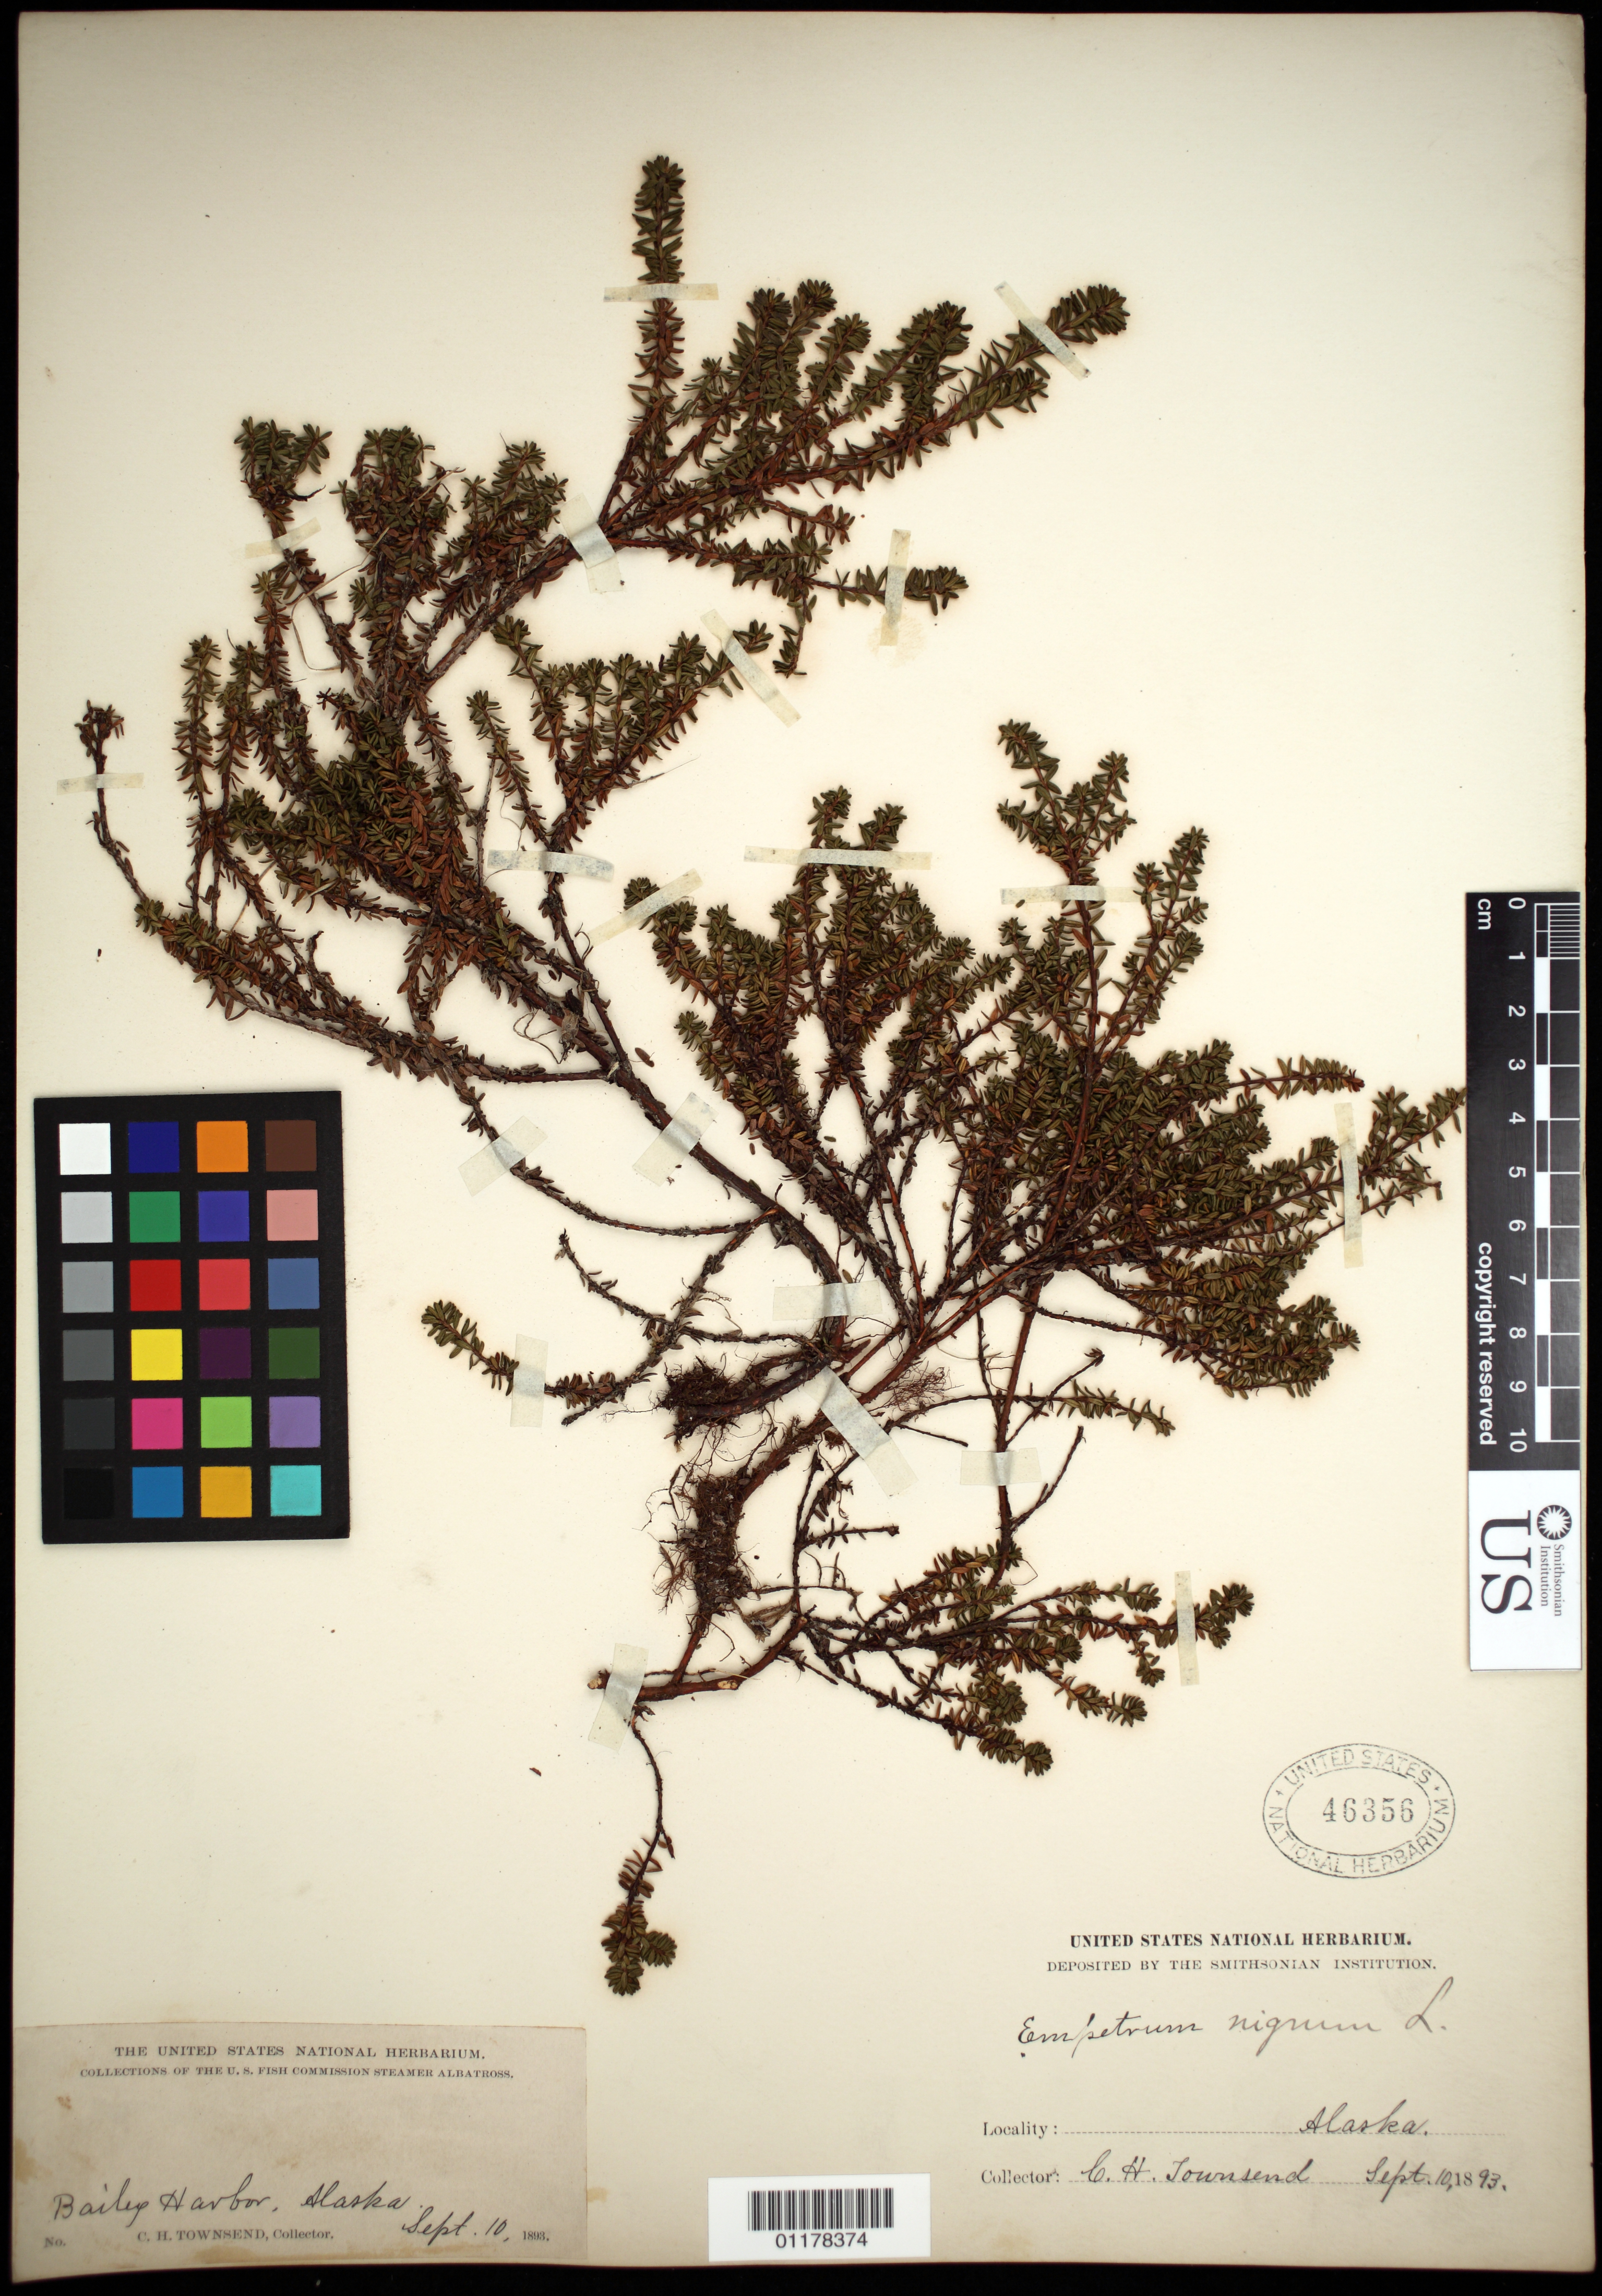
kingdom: Plantae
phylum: Tracheophyta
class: Magnoliopsida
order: Ericales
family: Ericaceae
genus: Empetrum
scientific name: Empetrum nigrum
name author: L.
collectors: C. H. Townsend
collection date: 1893-09-10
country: United States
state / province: Alaska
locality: Bailey Harbor.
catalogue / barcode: US 46356